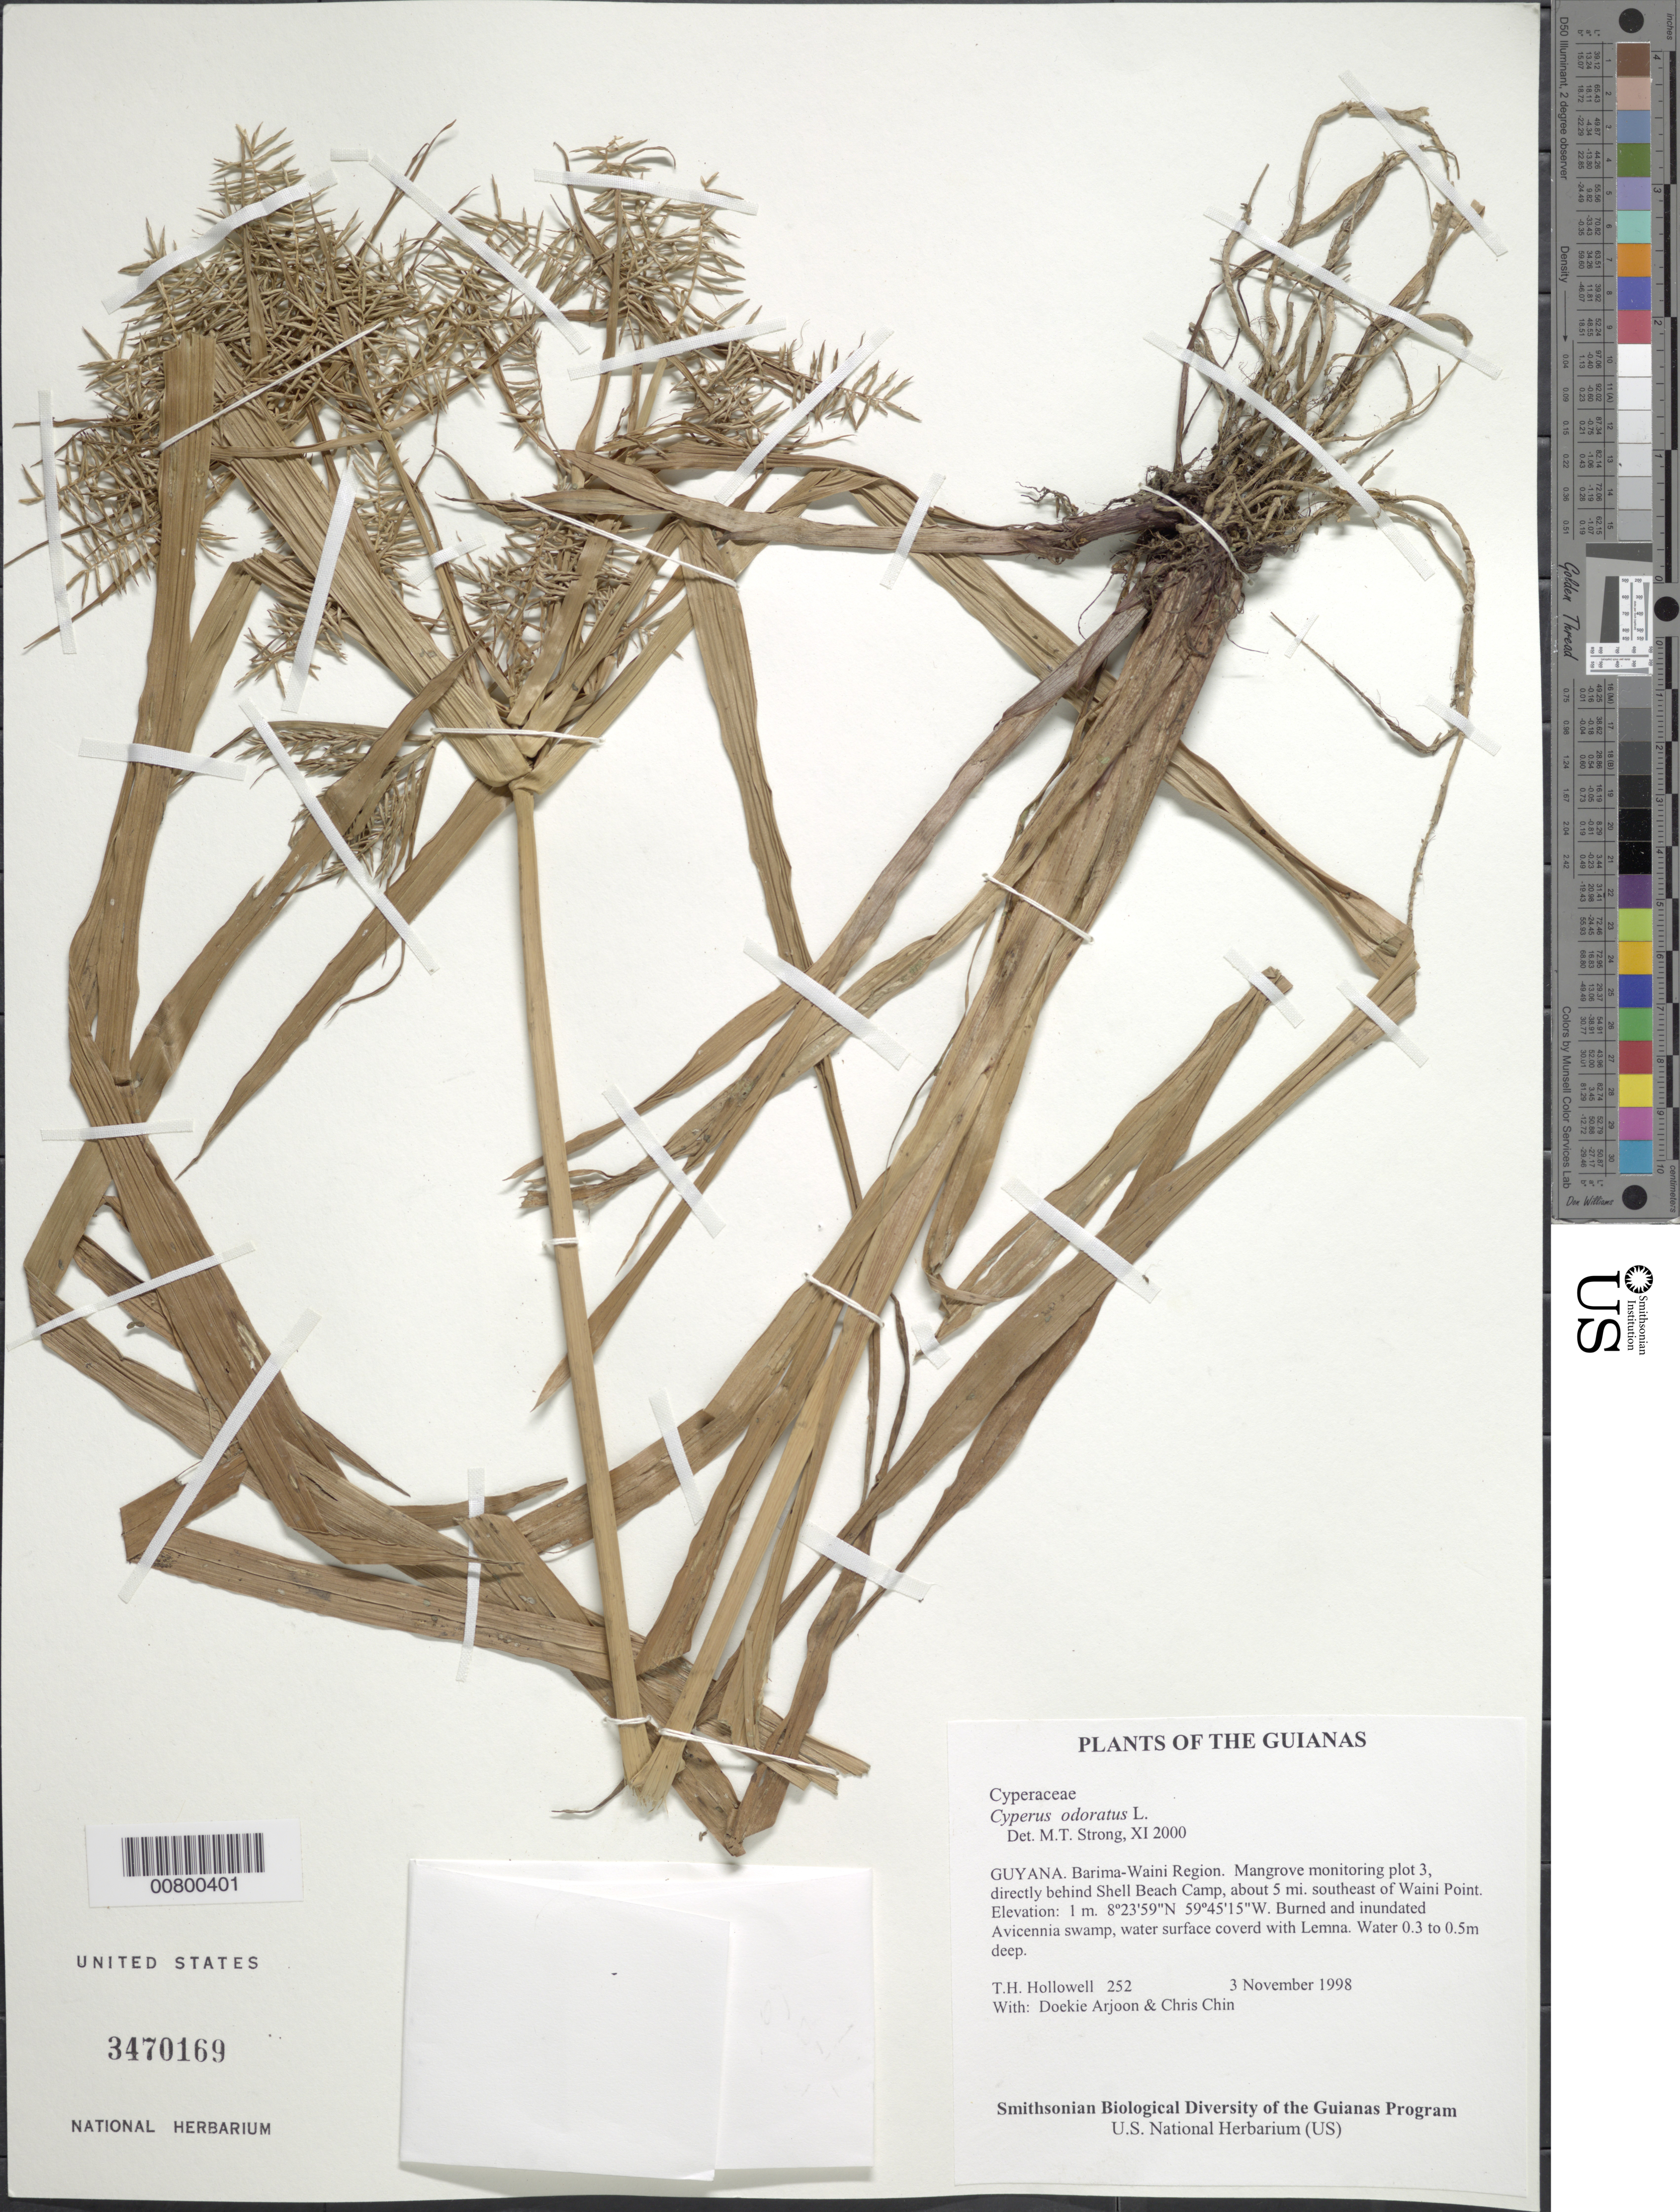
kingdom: Plantae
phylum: Tracheophyta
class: Liliopsida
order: Poales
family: Cyperaceae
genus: Cyperus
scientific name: Cyperus odoratus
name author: L.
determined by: Strong, M. T., (US), Smithsonian Institution - National Museum of Natural History (UNITED STATES)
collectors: T. Hollowell, D. Arjoon & C. Chin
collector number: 252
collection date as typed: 3 November 1998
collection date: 1998-11-03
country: Guyana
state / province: Barima-Waini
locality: Mangrove monitoring plot 3, directly behind Shell Beach Camp, about 5 mi. southeast of Waini Point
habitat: Burned and inundated Avicennia swamp, water surface coverd with Lemna. Water 0.3 to 0.5m deep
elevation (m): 1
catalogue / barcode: US 3470169